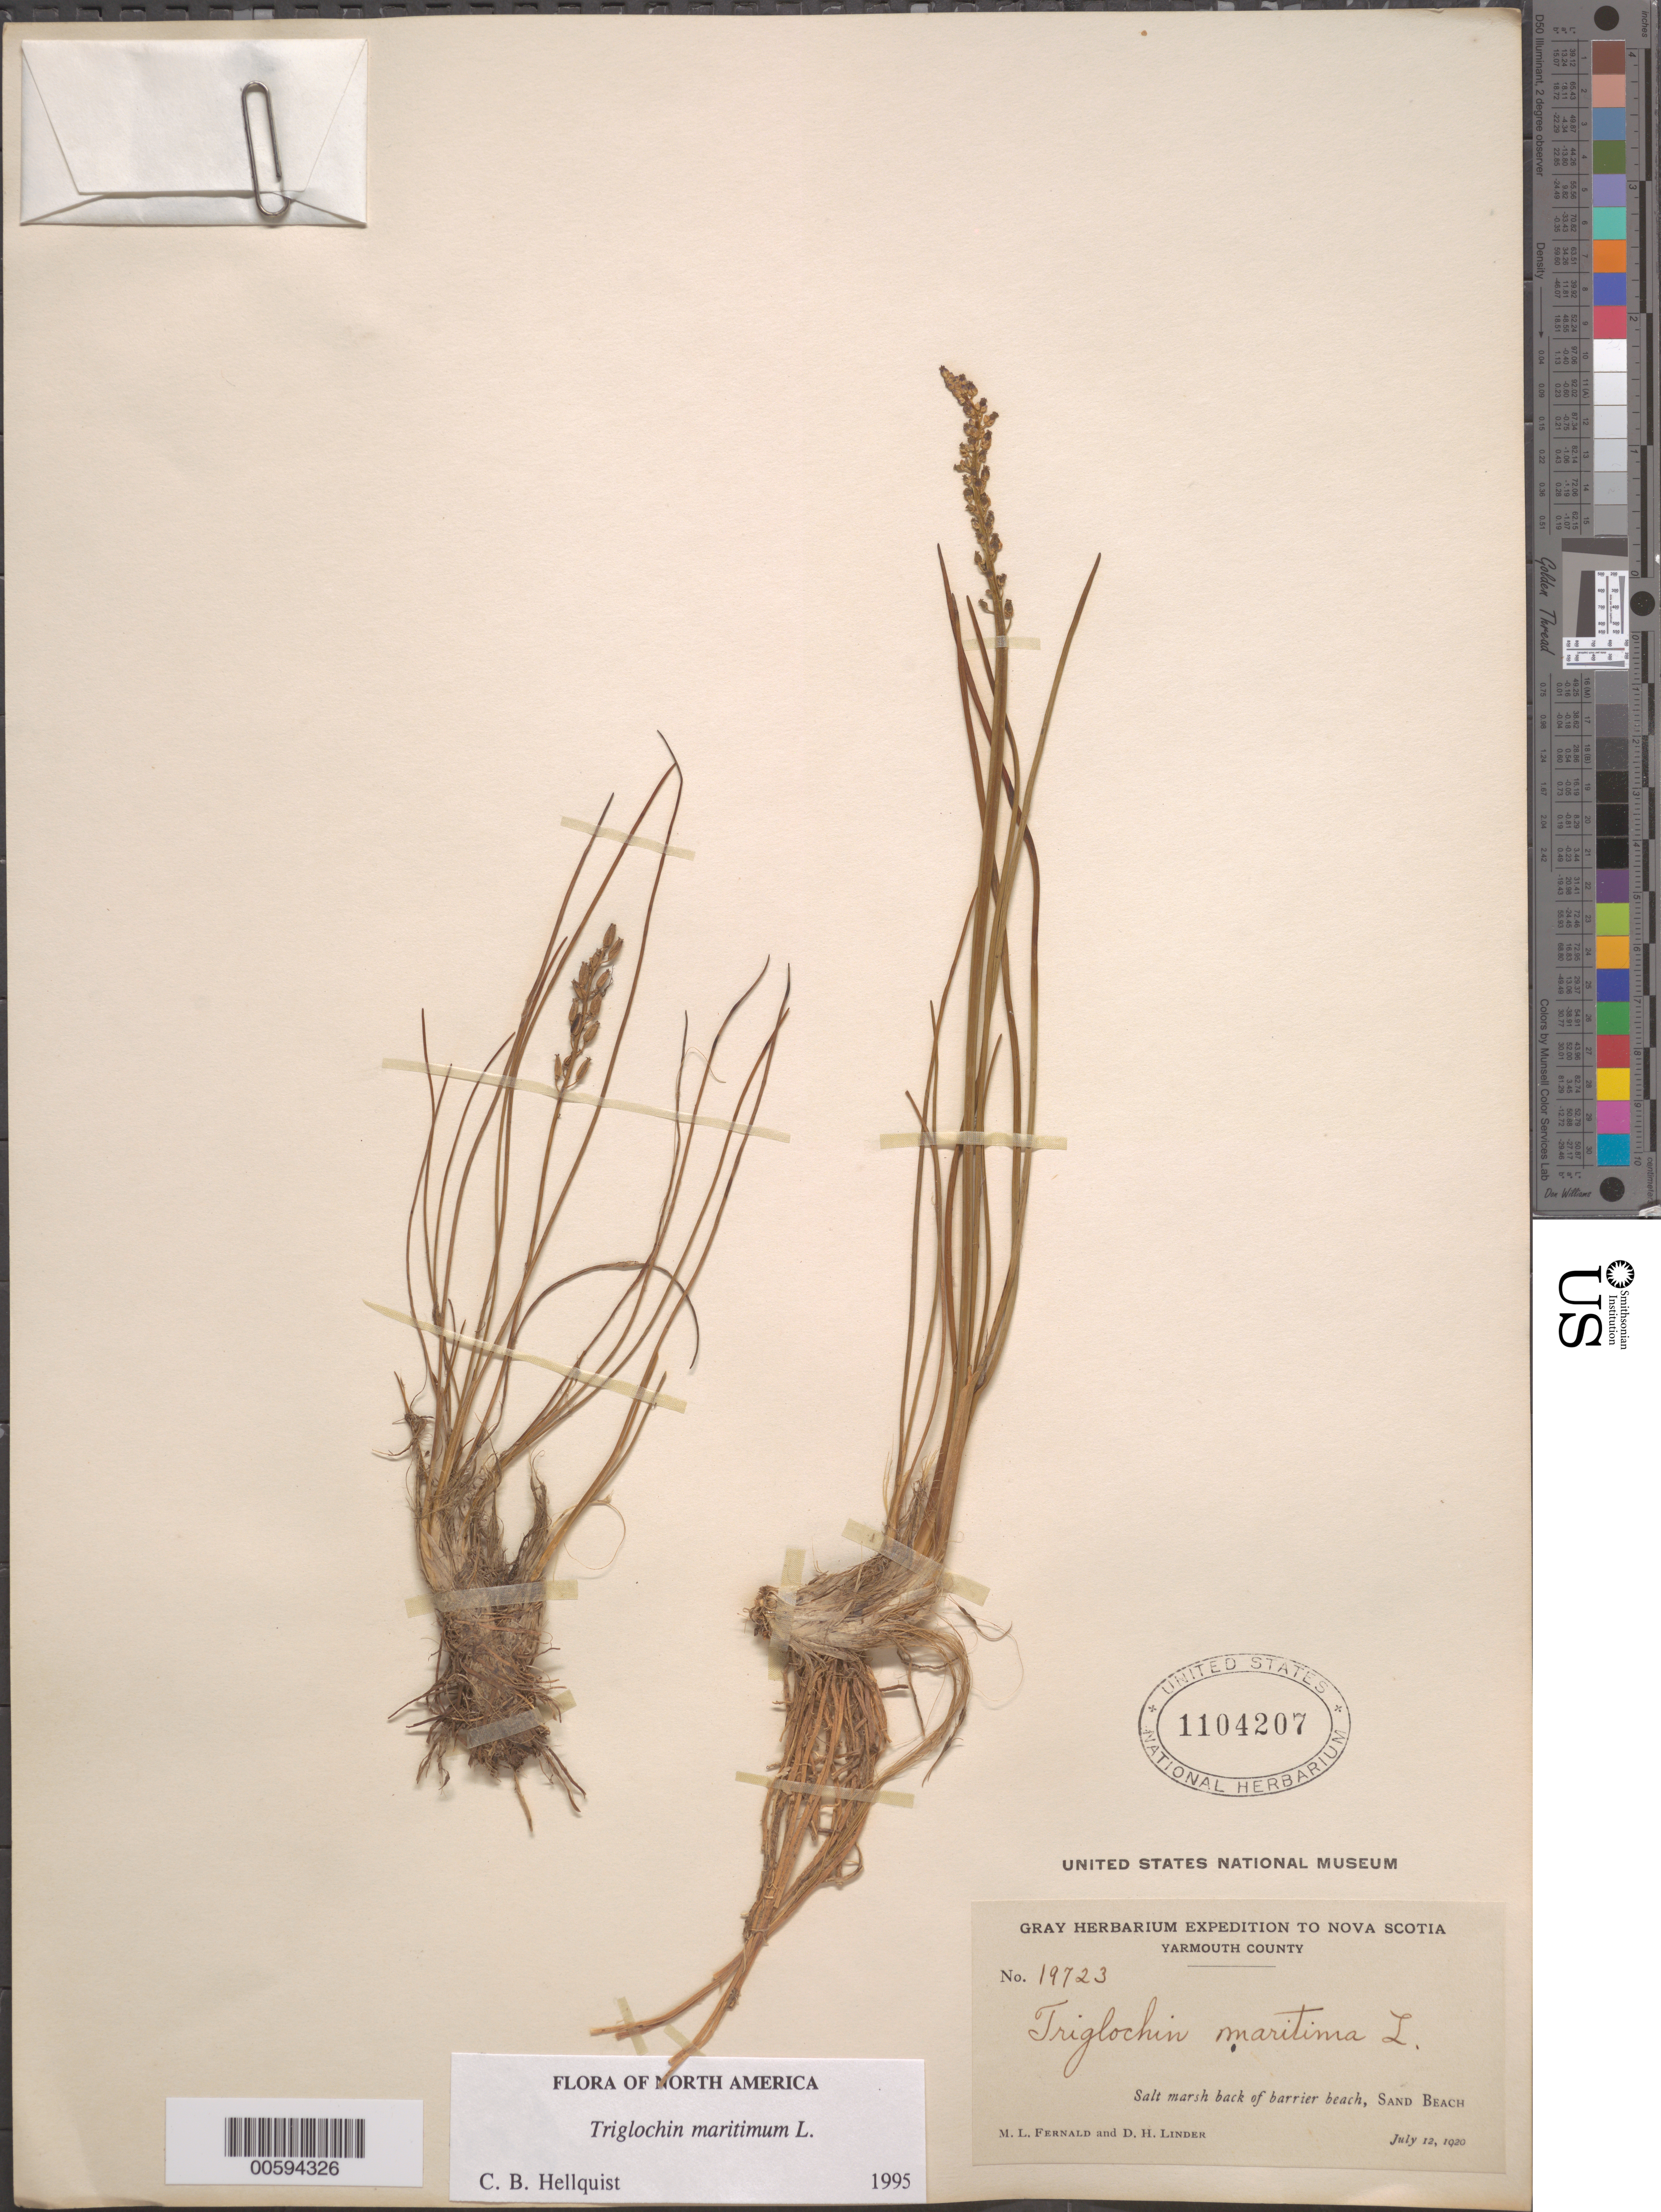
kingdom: Plantae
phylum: Tracheophyta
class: Liliopsida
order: Alismatales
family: Juncaginaceae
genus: Triglochin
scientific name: Triglochin maritima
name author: L.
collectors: M. L. Fernald & D. Linder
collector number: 19723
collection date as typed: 12 Jul 1920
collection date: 1920-07-12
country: Canada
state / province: Nova Scotia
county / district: Yarmouth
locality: Sand Beach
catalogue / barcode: US 1104207